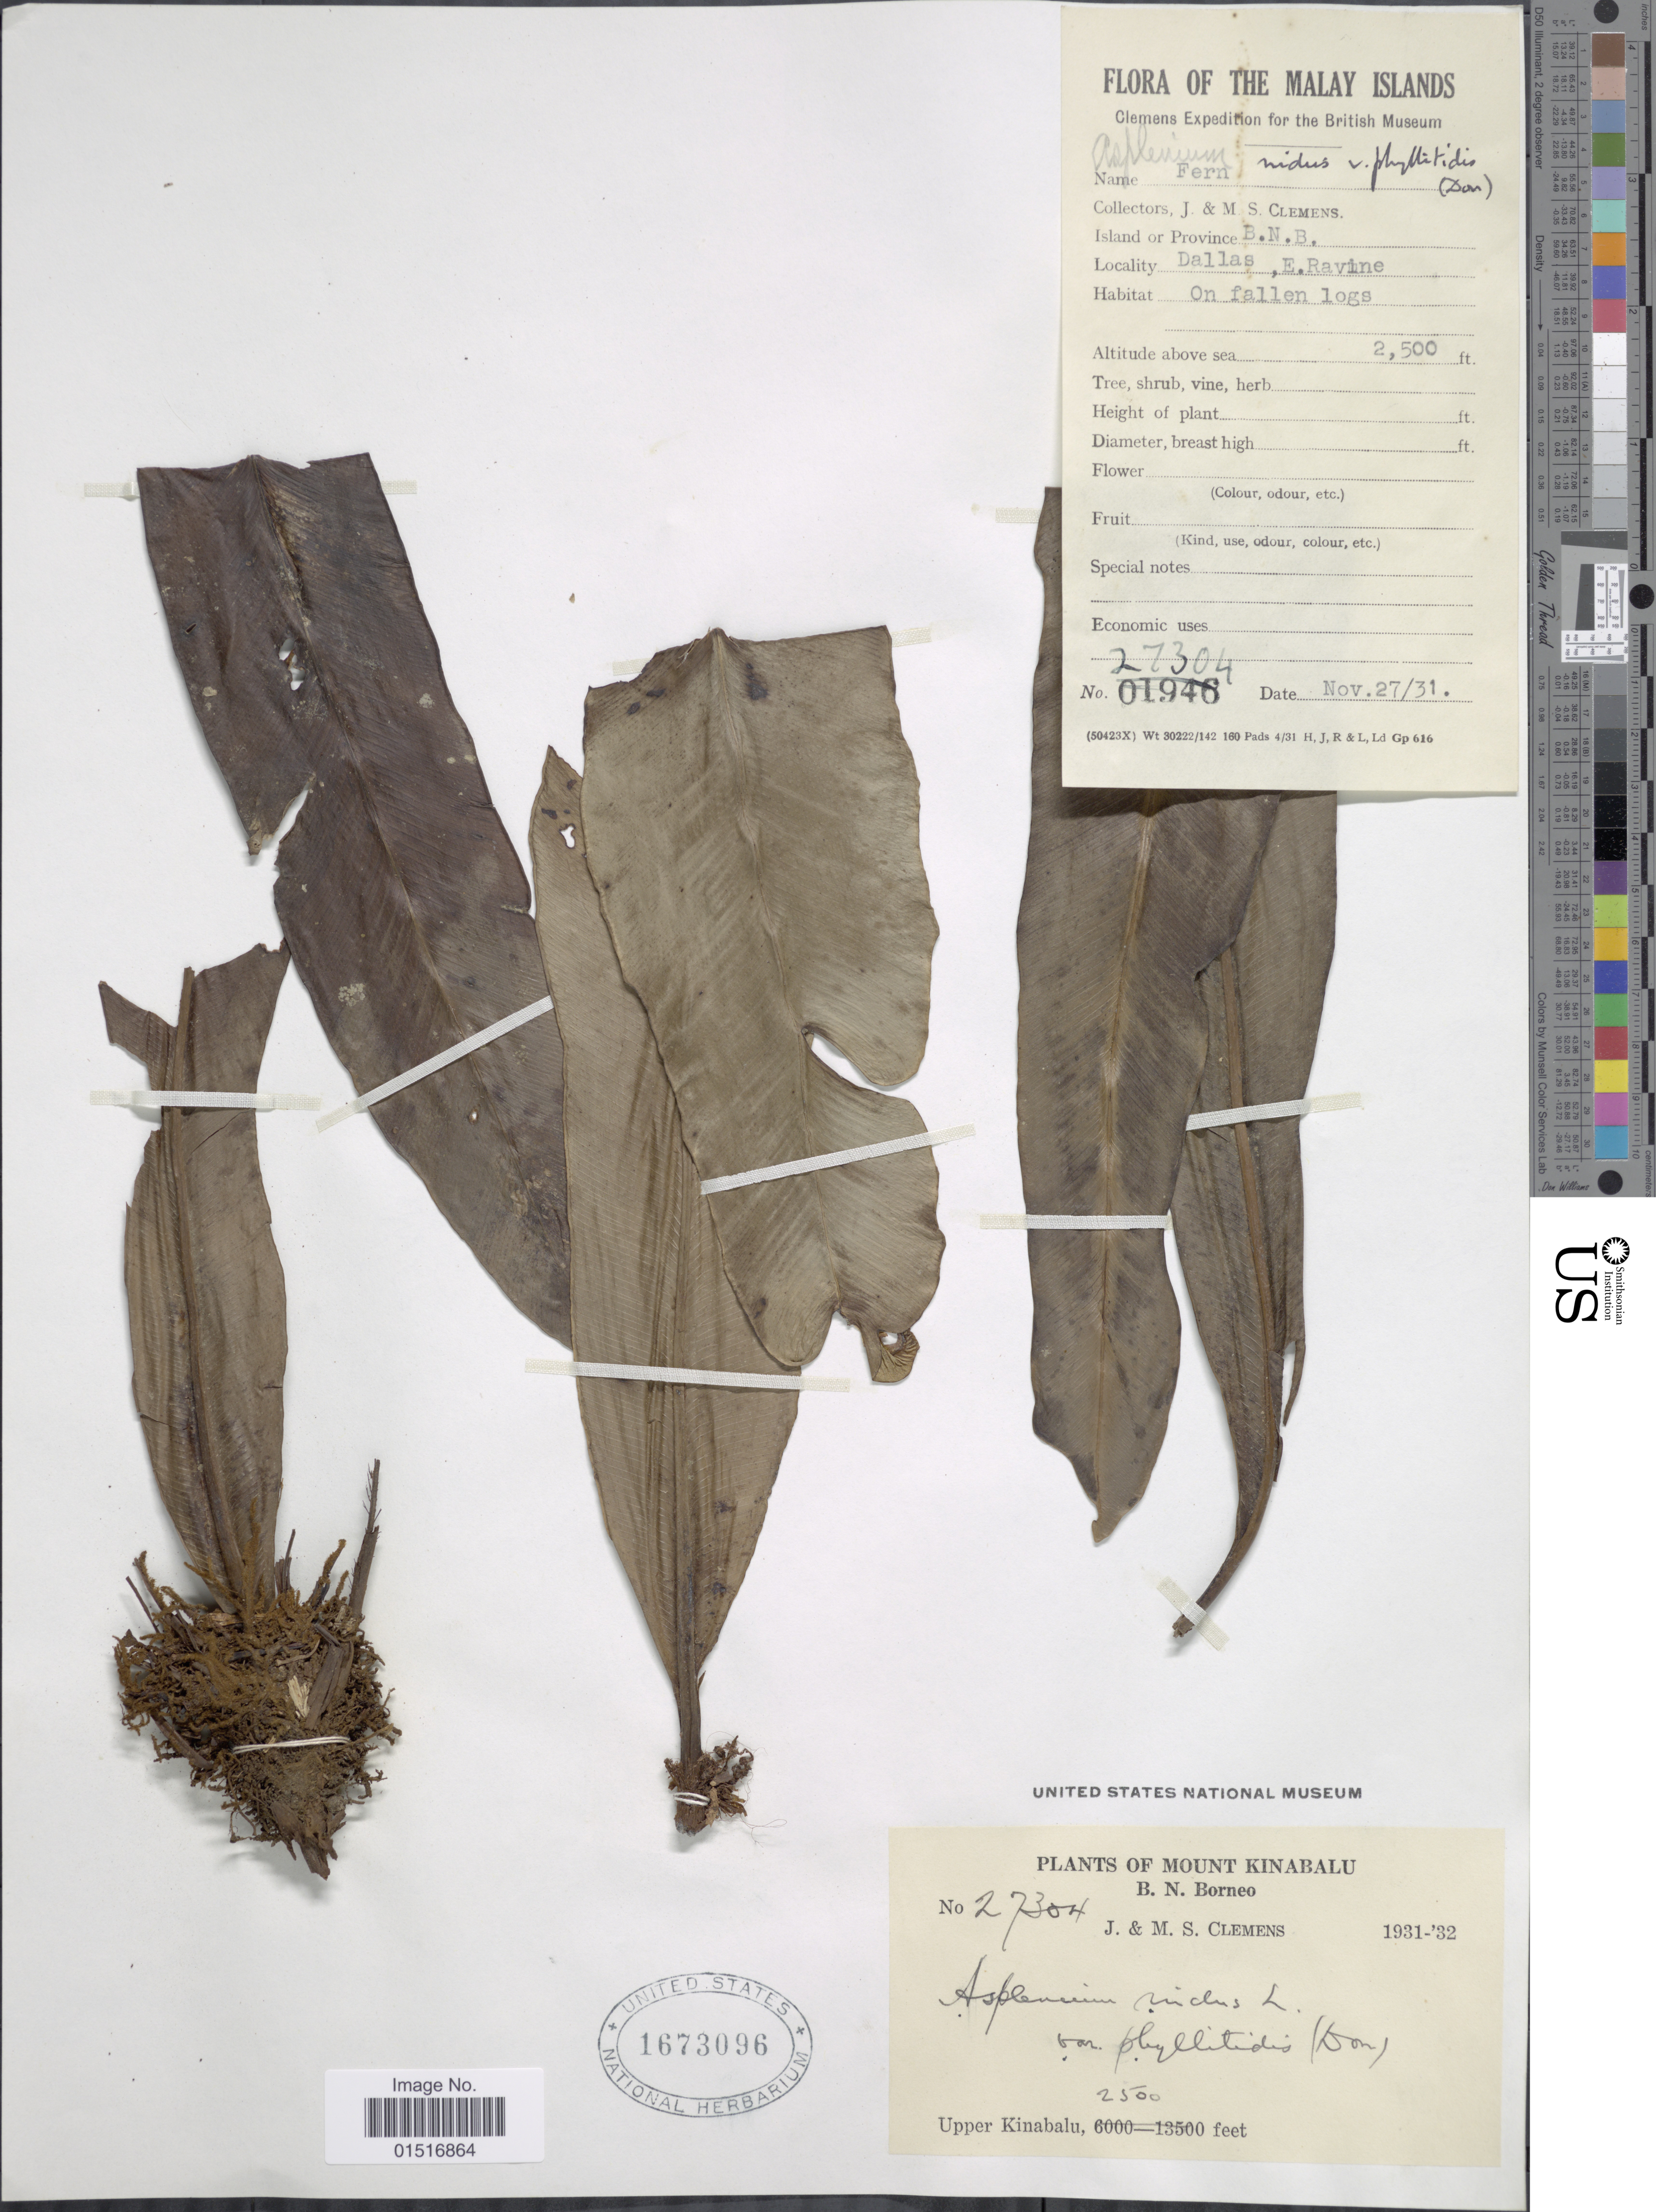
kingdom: Plantae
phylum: Tracheophyta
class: Polypodiopsida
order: Polypodiales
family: Aspleniaceae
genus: Asplenium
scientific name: Asplenium phyllitidis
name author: D. Don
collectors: J. Clemens & M. S. Clemens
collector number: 27304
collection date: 1931-11-27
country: Malaysia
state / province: Sabah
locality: Malay Islands. Mount Kinabalu, B. N. Borneo. Upper Kinabalu. Dallas, E.Ravine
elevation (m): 762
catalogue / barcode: US 1673096